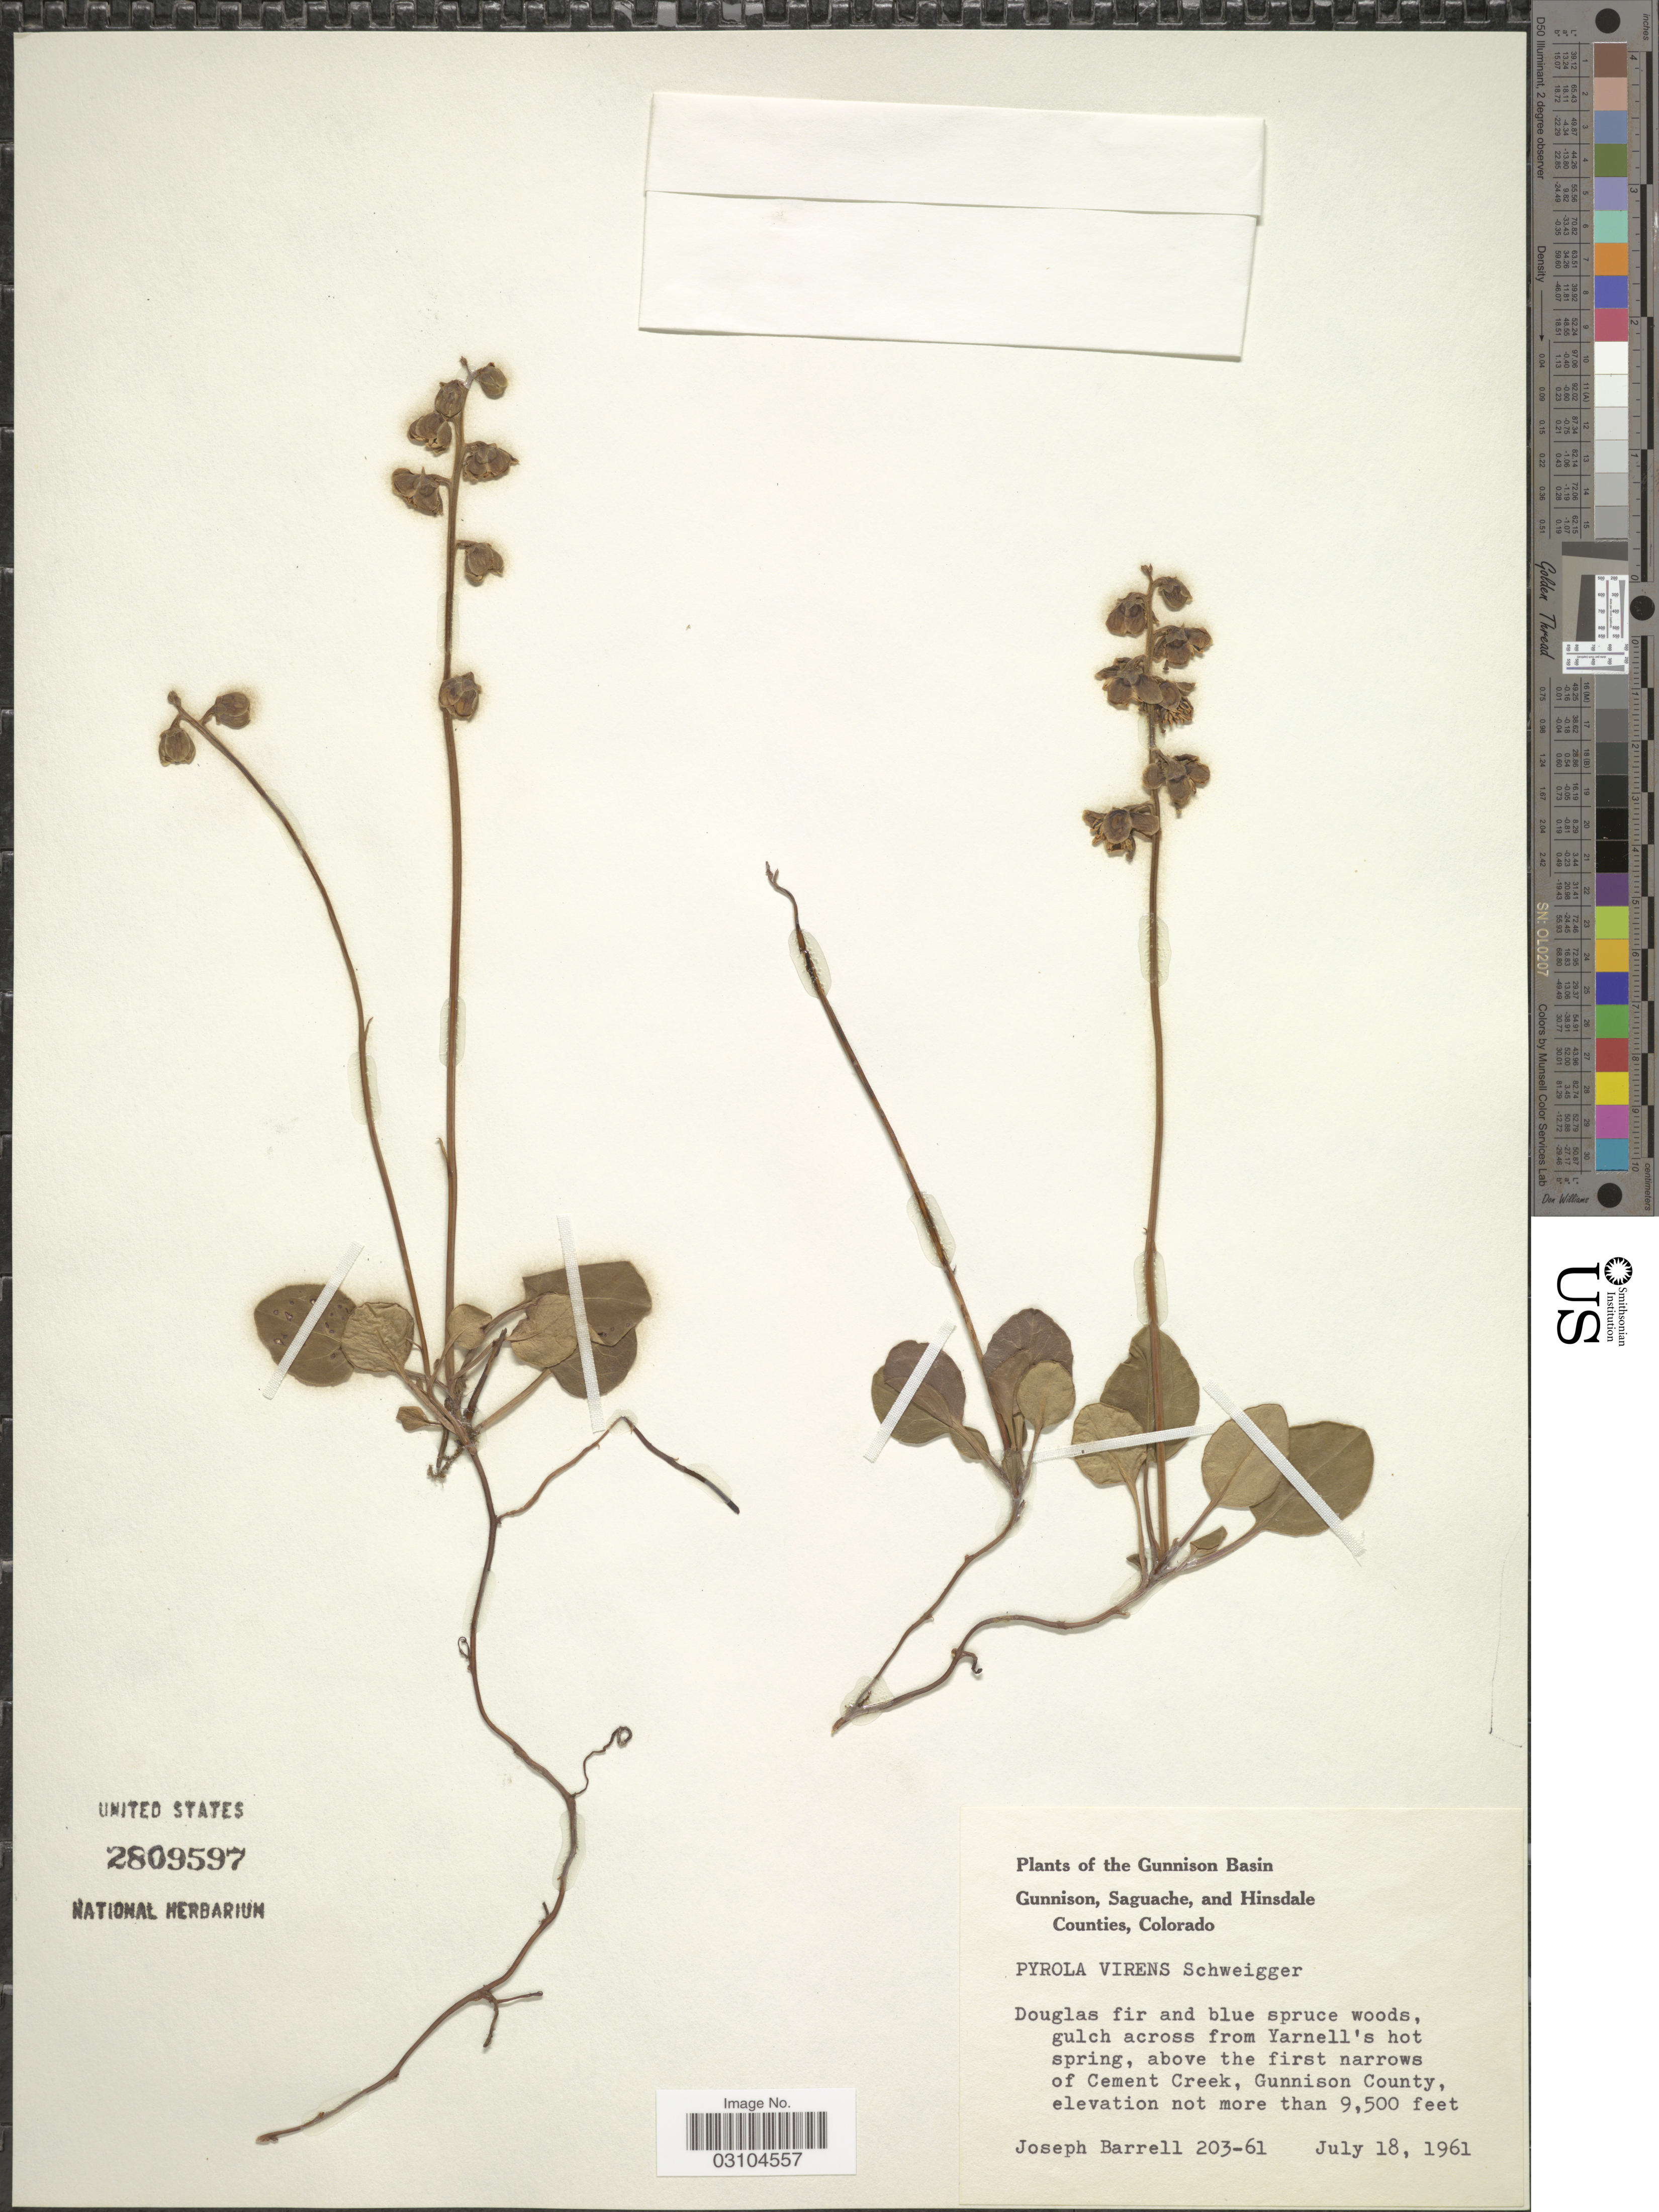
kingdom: Plantae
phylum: Tracheophyta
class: Magnoliopsida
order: Ericales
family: Ericaceae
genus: Pyrola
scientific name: Pyrola virens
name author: Schweigg.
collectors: J. Barrell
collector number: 203-61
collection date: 1961-07-18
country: United States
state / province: Colorado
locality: The Gunnison Basin. Gulch across from Yarnell's hot spring, above the first narrows of Cement Creek, Gunnison County.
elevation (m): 2896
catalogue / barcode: US 2809597